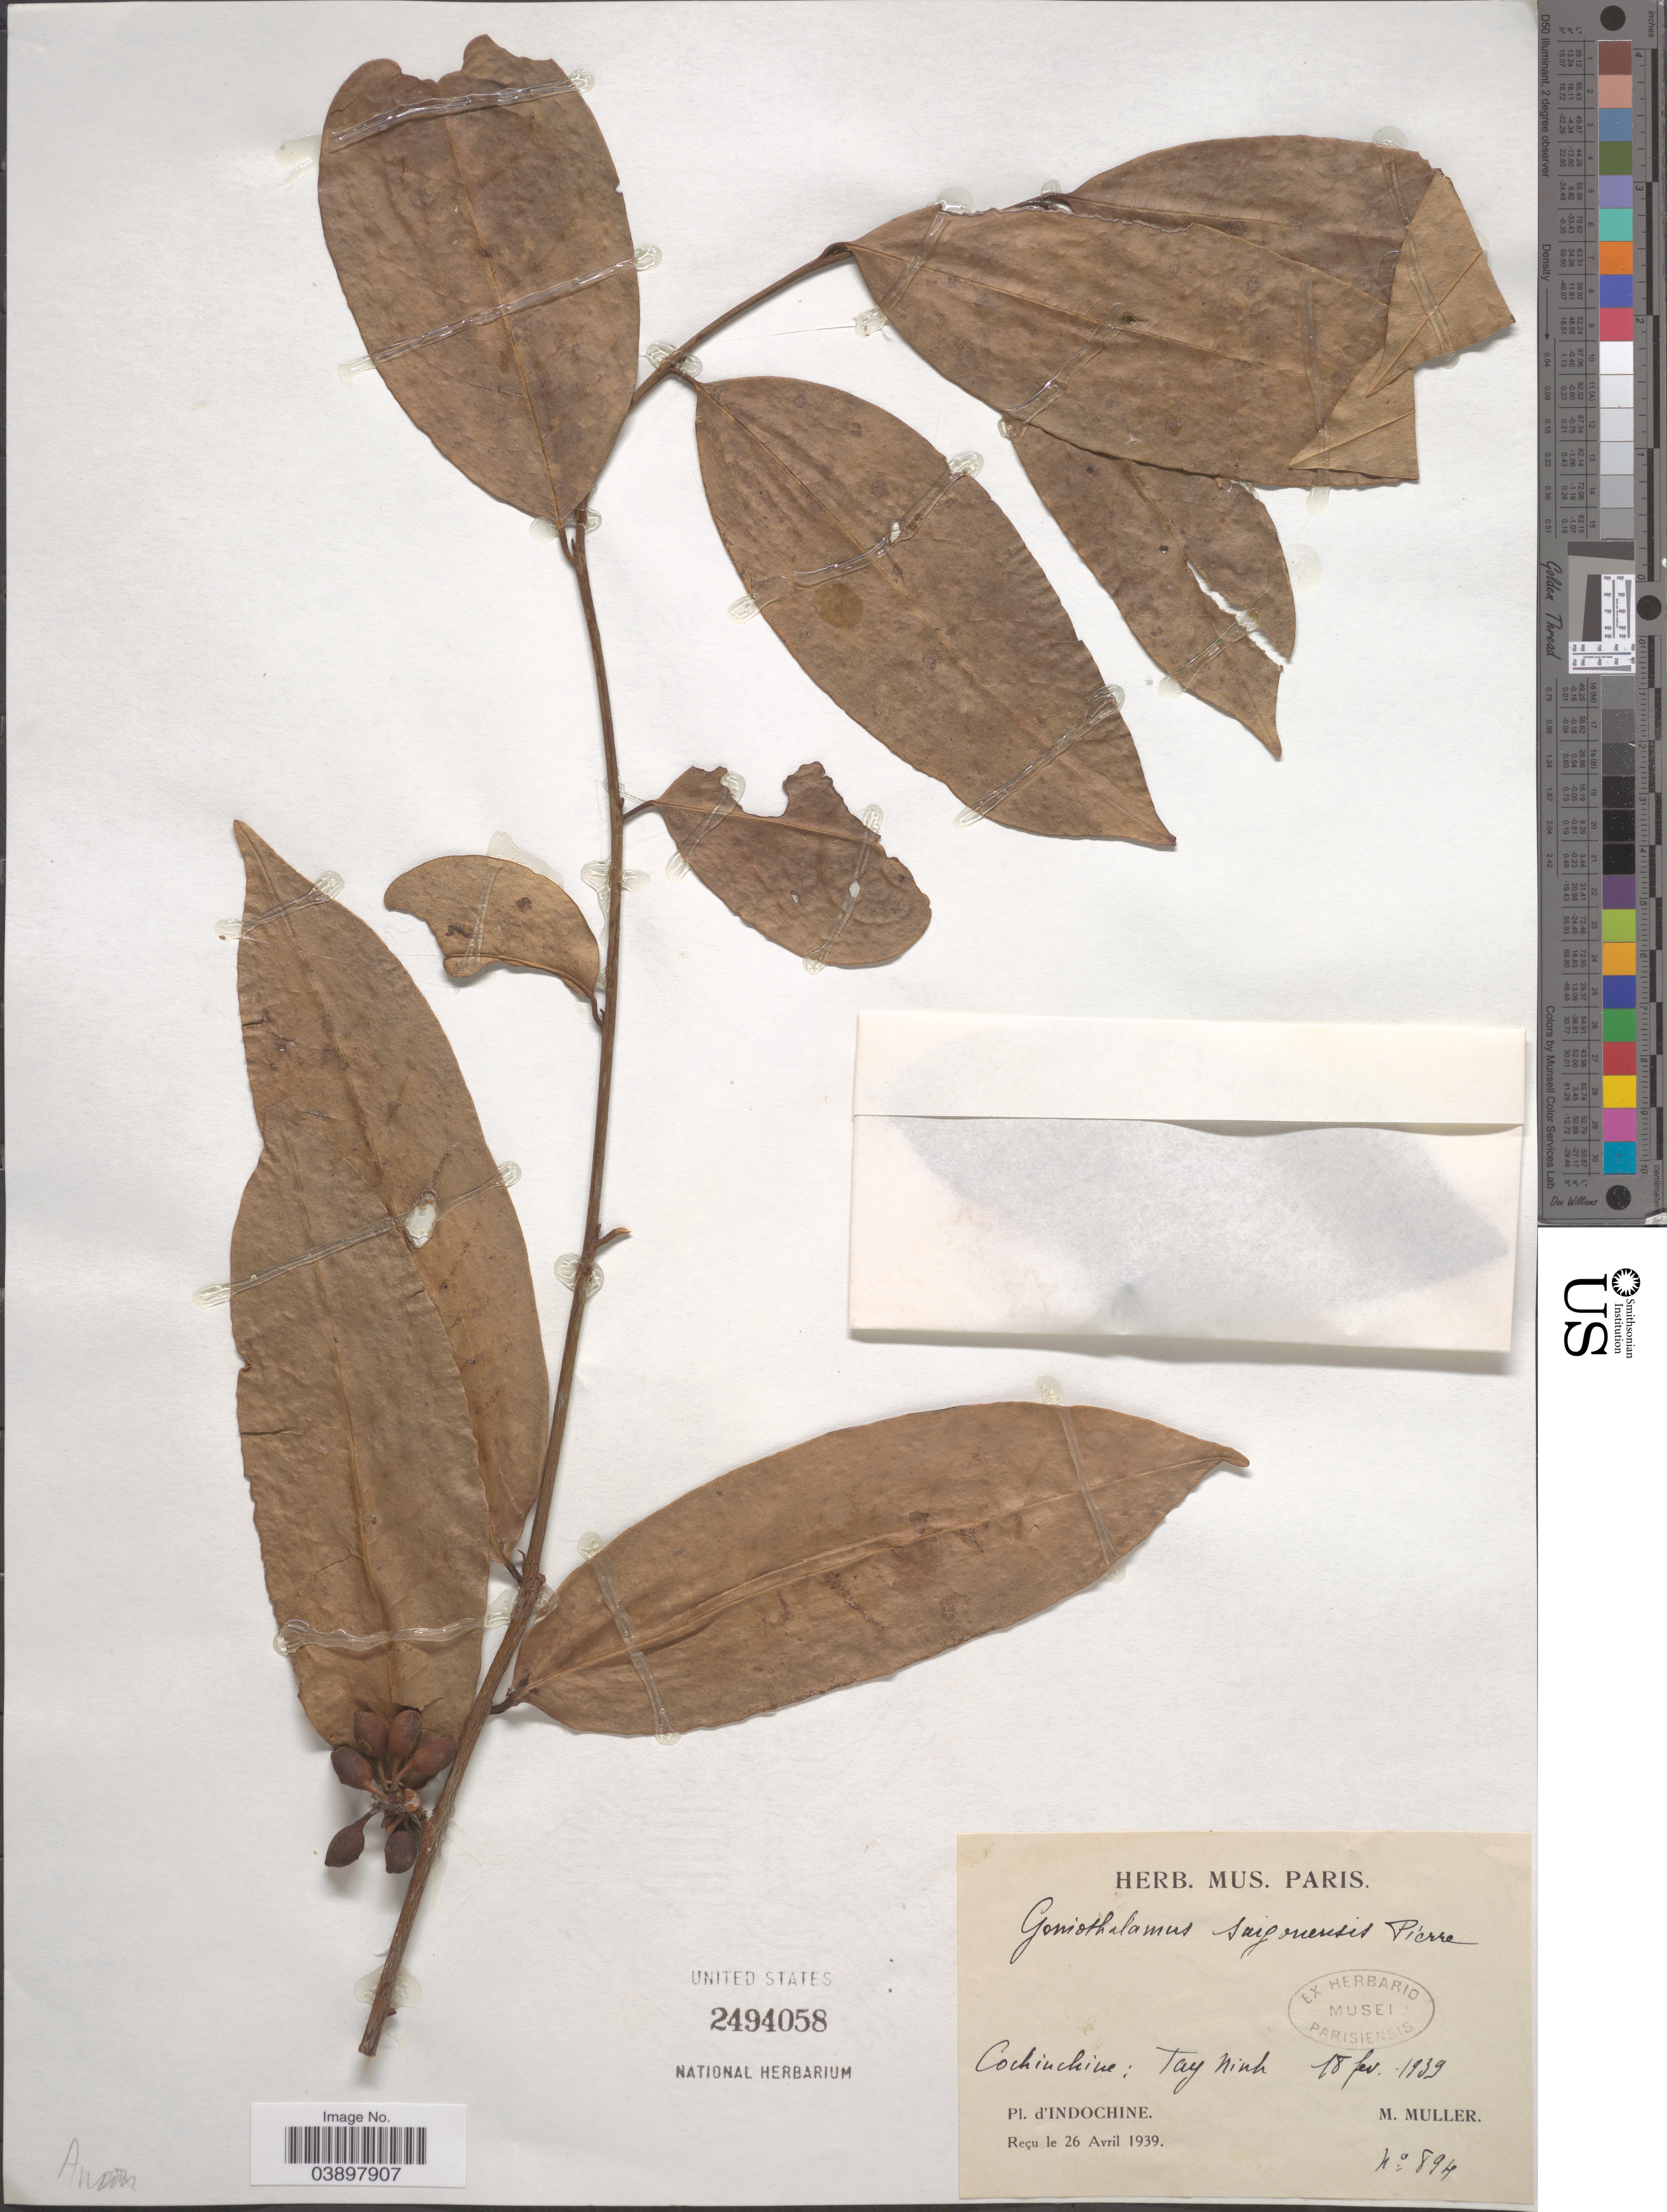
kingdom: Plantae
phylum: Tracheophyta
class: Magnoliopsida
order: Magnoliales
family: Annonaceae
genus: Goniothalamus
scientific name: Goniothalamus saigonensis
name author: Pierre ex Finet & Gagnep.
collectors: M. Muller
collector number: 894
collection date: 1939-02-18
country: Vietnam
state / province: Tay Ninh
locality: Cochinchine. d'Indochine.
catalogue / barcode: US 2494058